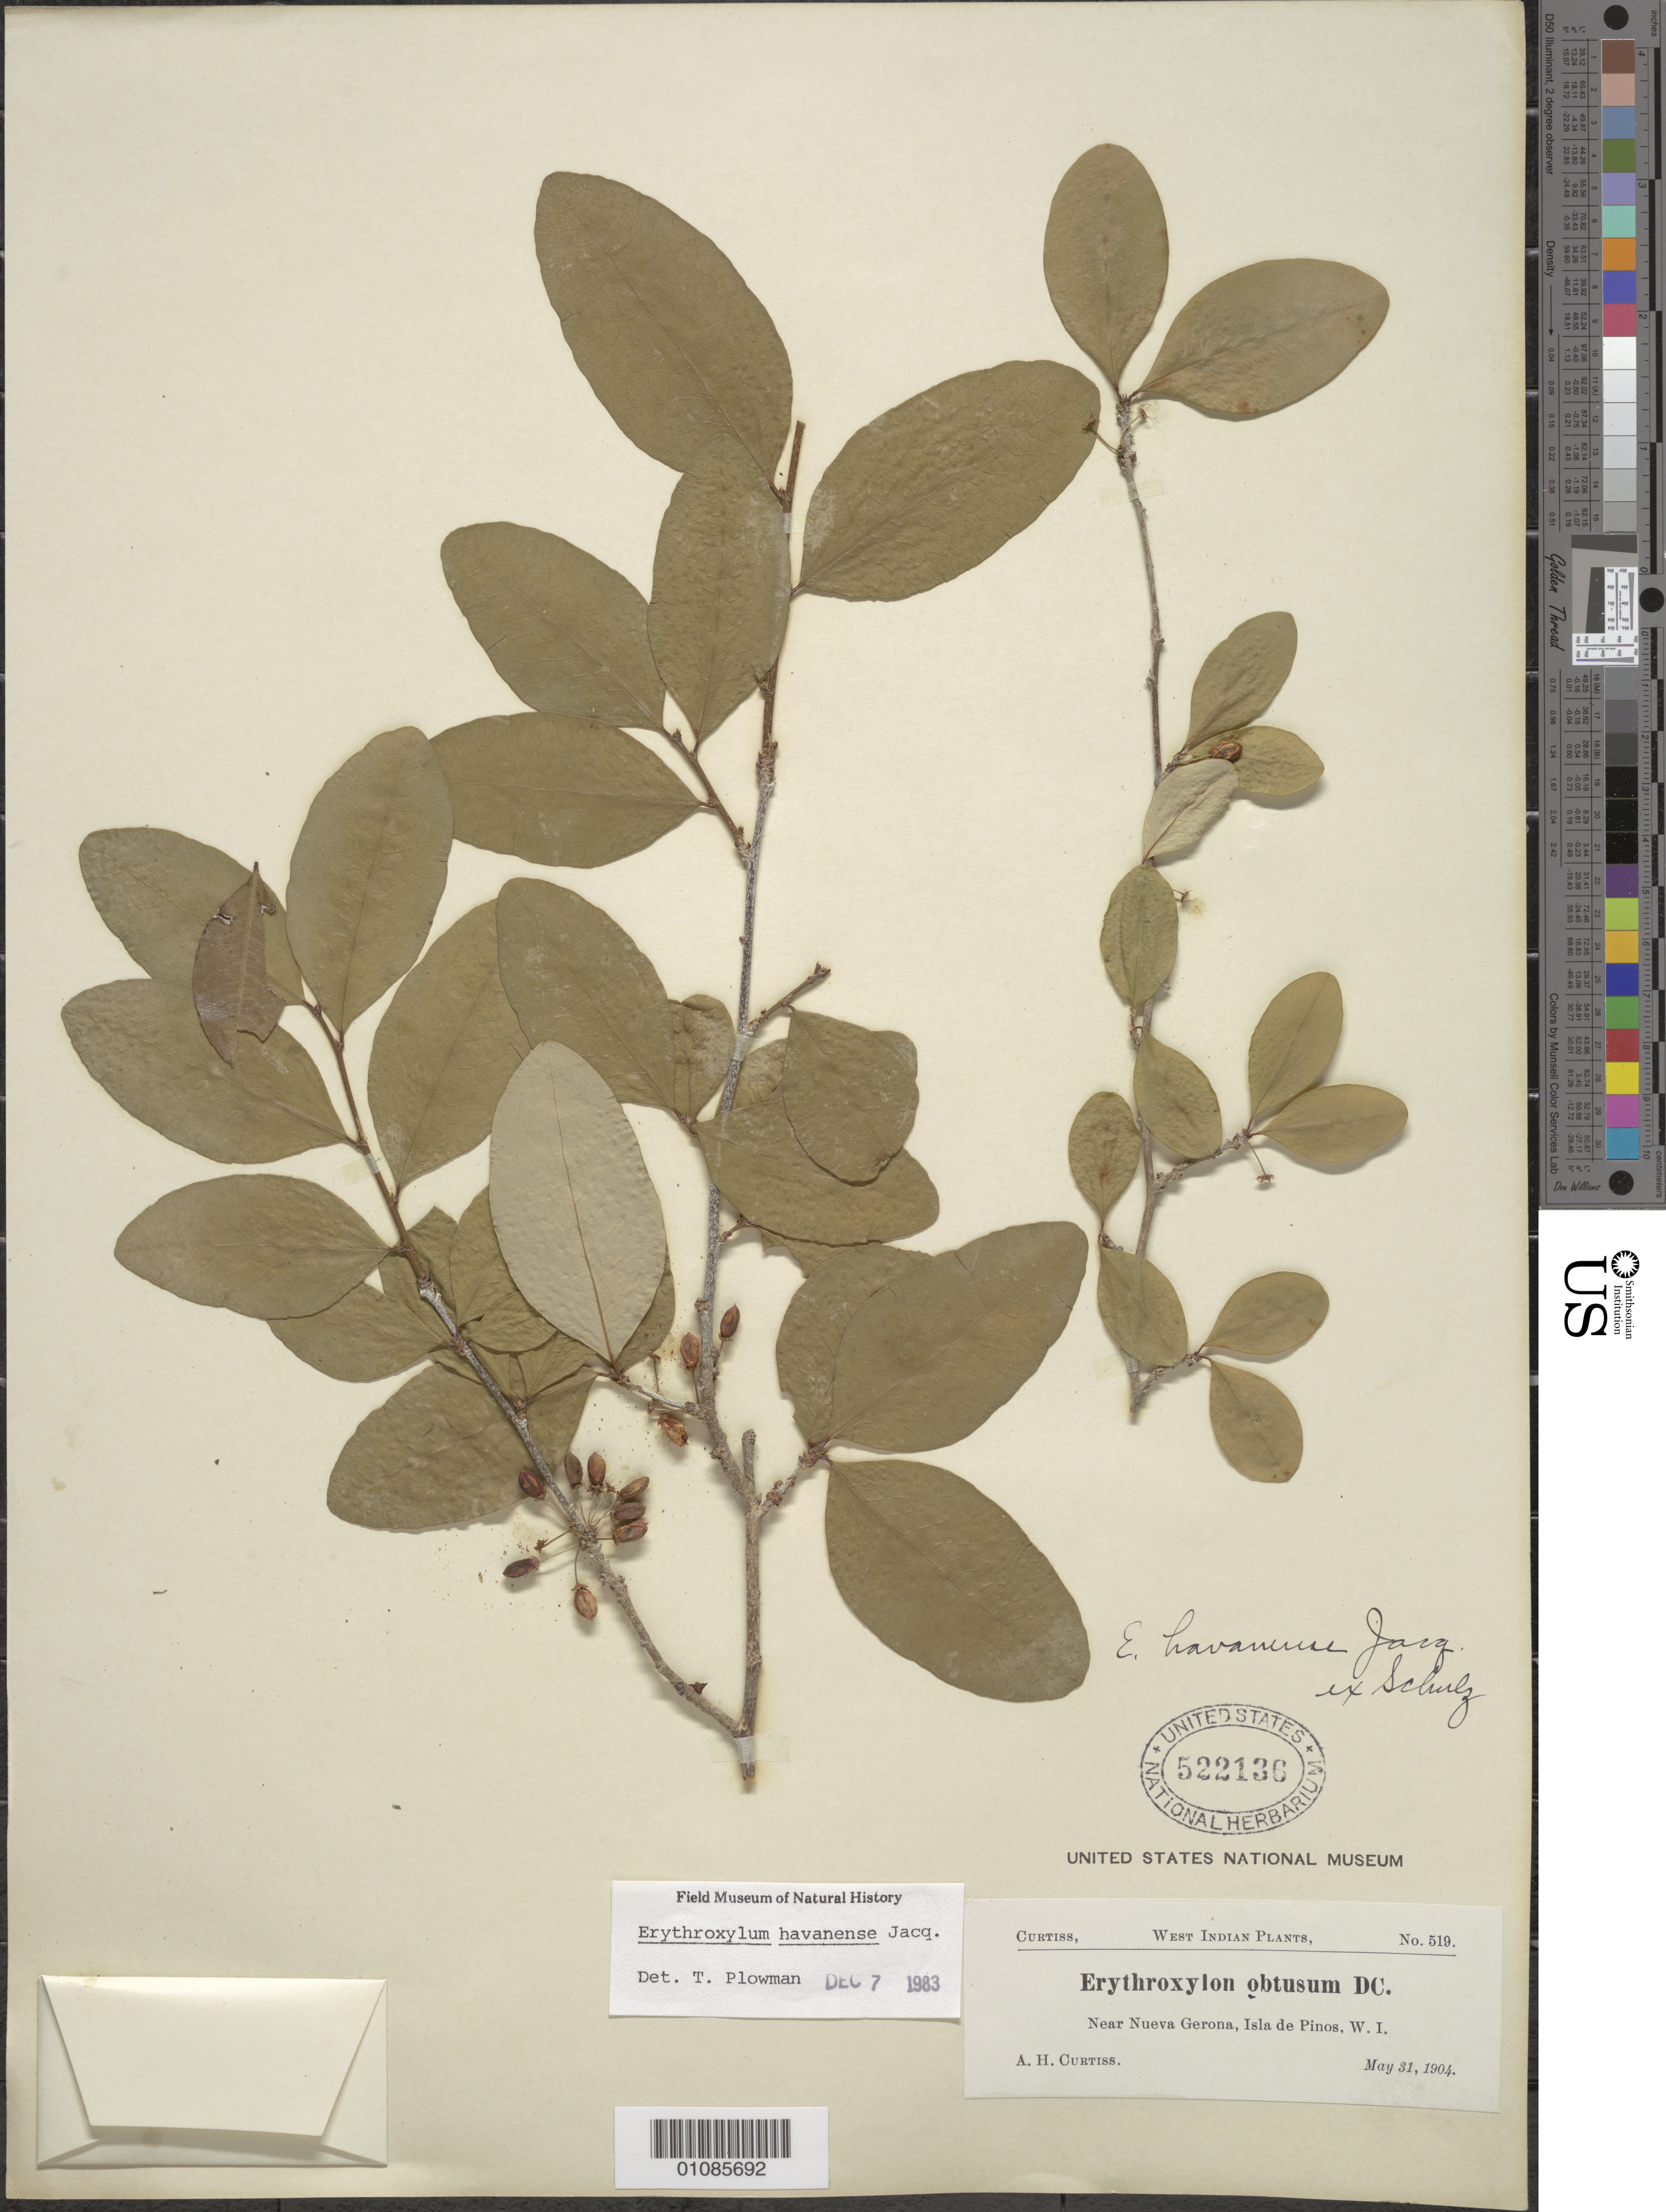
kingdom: Plantae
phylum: Tracheophyta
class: Magnoliopsida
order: Malpighiales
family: Erythroxylaceae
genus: Erythroxylum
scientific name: Erythroxylum havanense var. havanense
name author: Jacq.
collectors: A. H. Curtiss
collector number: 519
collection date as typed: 31 May 1904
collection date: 1904-05-31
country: Cuba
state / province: Isla de La Juventud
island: Isla de la Juventud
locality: Isle of Pines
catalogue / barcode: US 522136